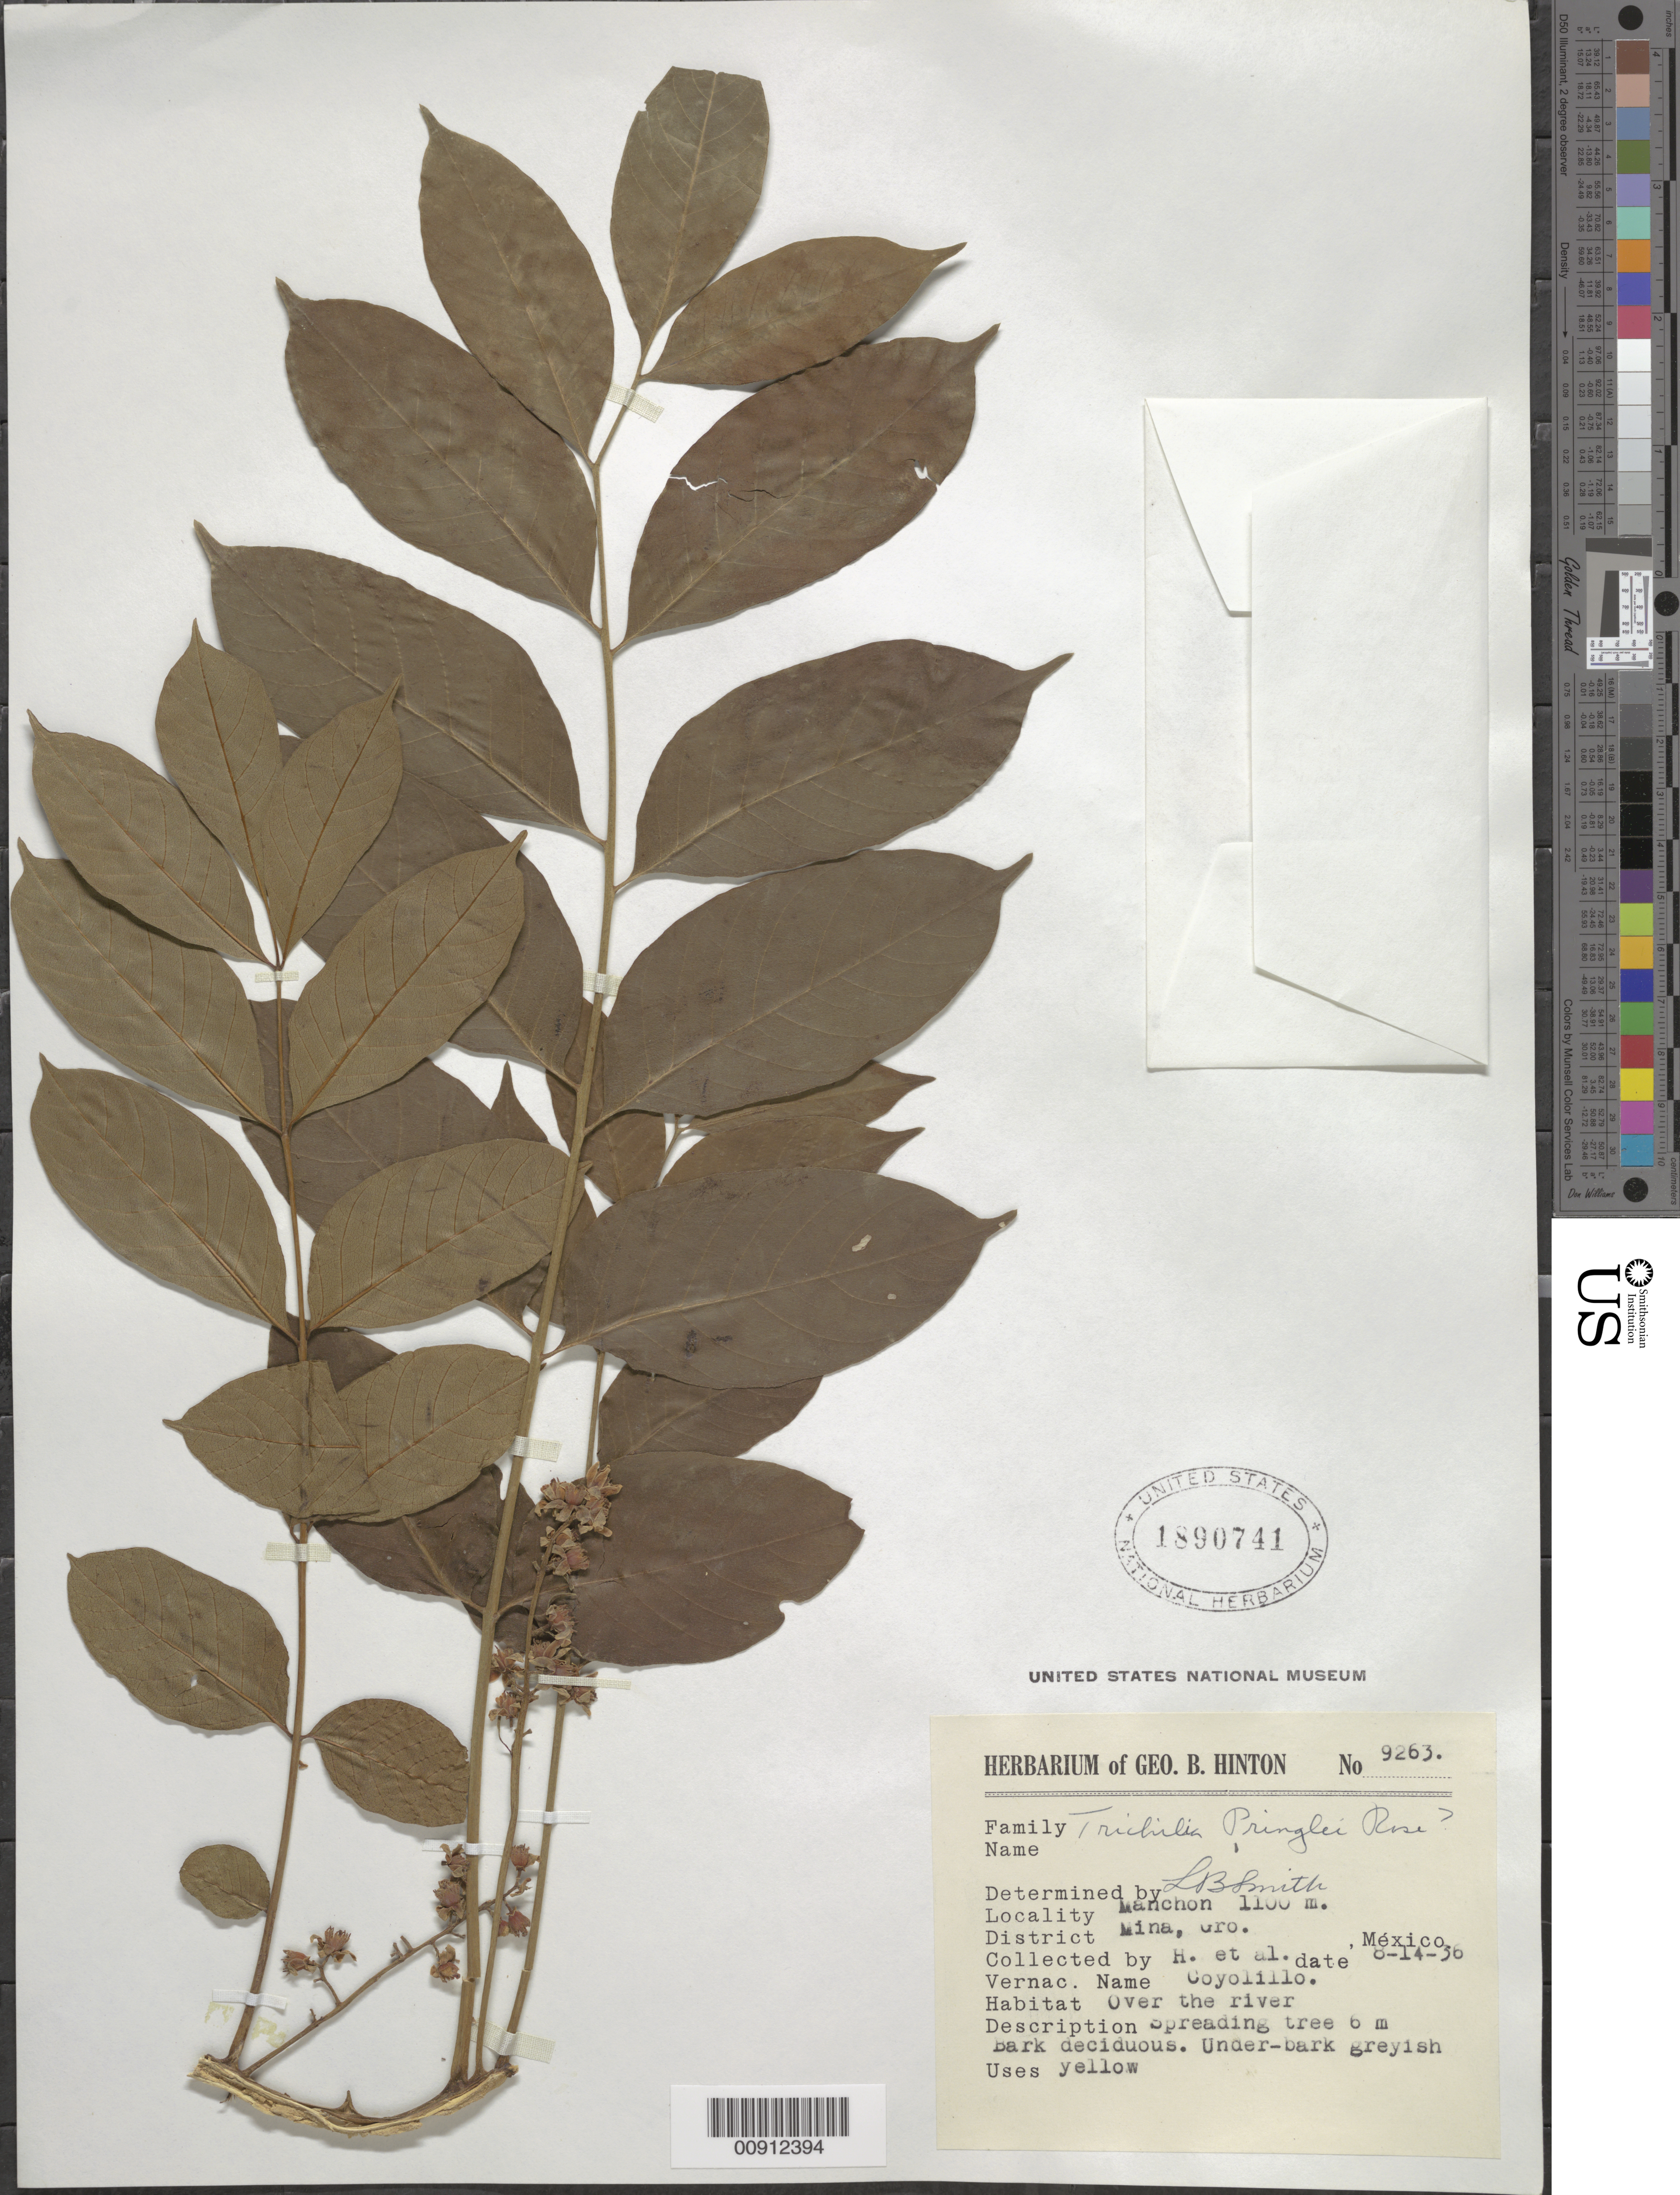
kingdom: Plantae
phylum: Tracheophyta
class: Magnoliopsida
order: Sapindales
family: Meliaceae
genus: Trichilia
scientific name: Trichilia pringlei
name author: Rose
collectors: G. B. Hinton & et al.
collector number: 9263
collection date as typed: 14 Aug 1936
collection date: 1936-08-14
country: Mexico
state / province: Guerrero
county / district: Mina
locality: Manchon, District Mina, Guerrero.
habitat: Over the river.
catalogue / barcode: US 1890741